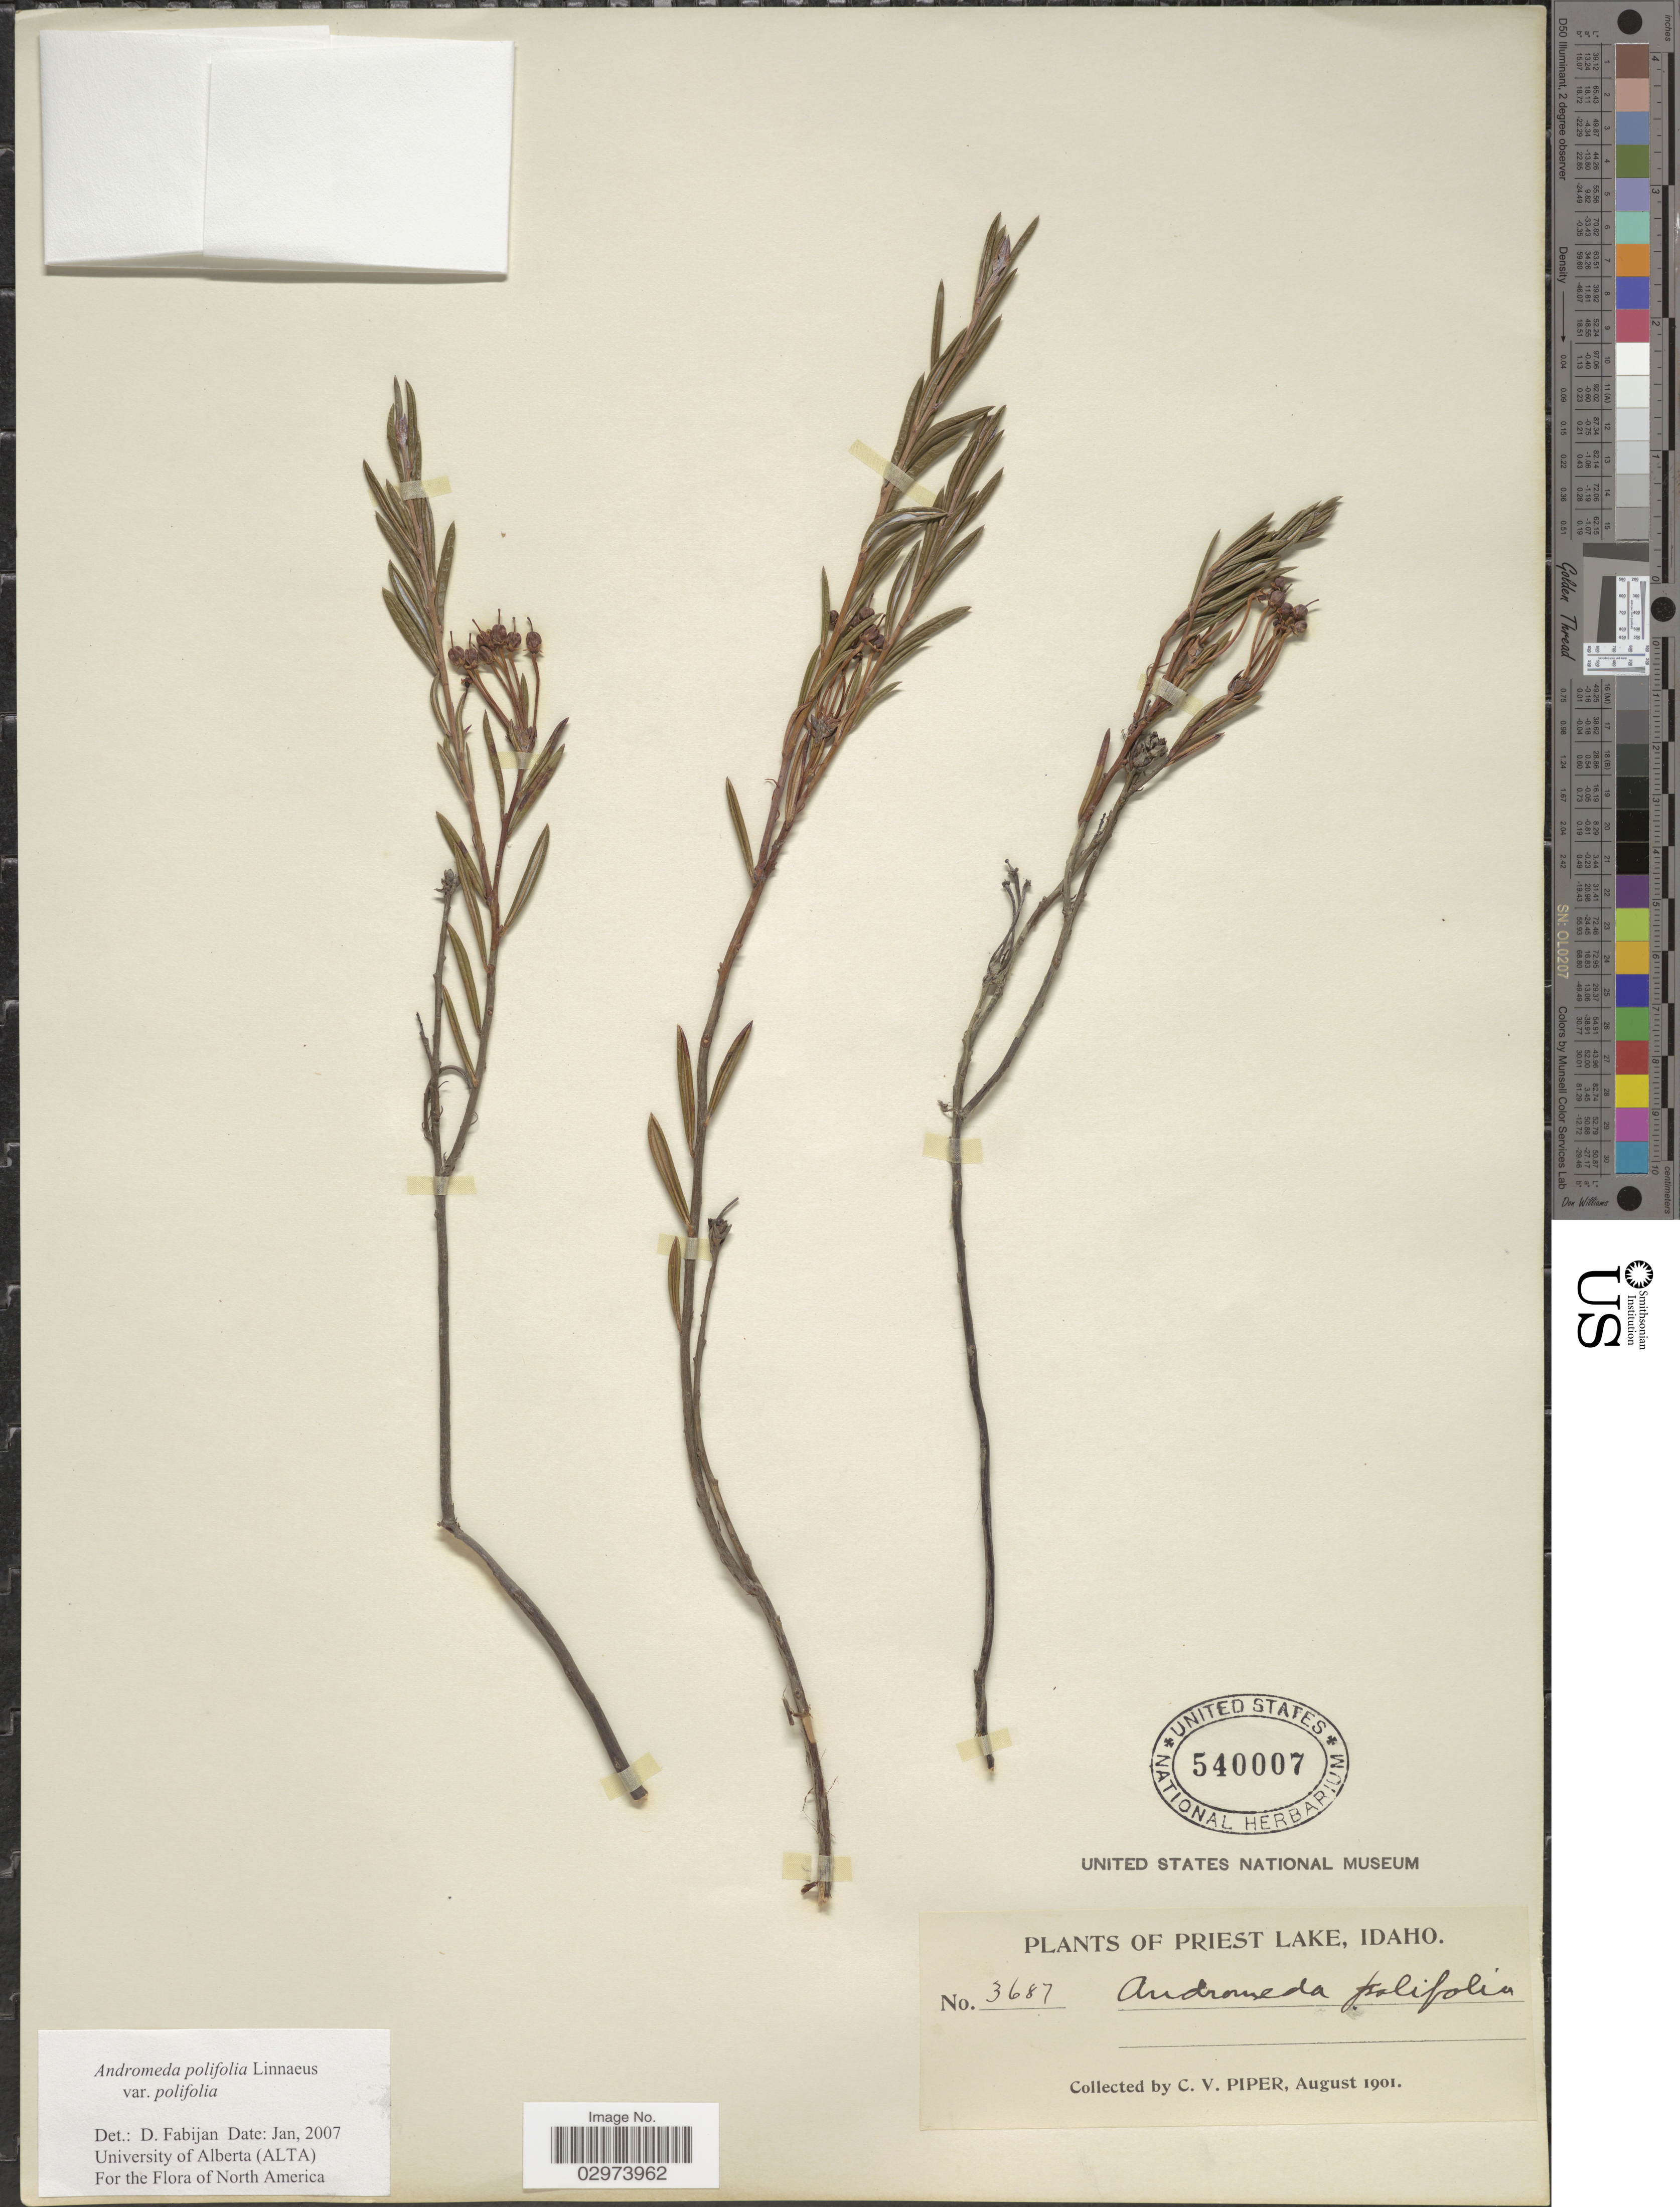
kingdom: Plantae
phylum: Tracheophyta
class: Magnoliopsida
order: Ericales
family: Ericaceae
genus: Andromeda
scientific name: Andromeda polifolia var. polifolia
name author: L.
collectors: C. V. Piper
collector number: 3687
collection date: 1901-08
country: United States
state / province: Idaho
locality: Priest Lake, Idaho.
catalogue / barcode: US 540007